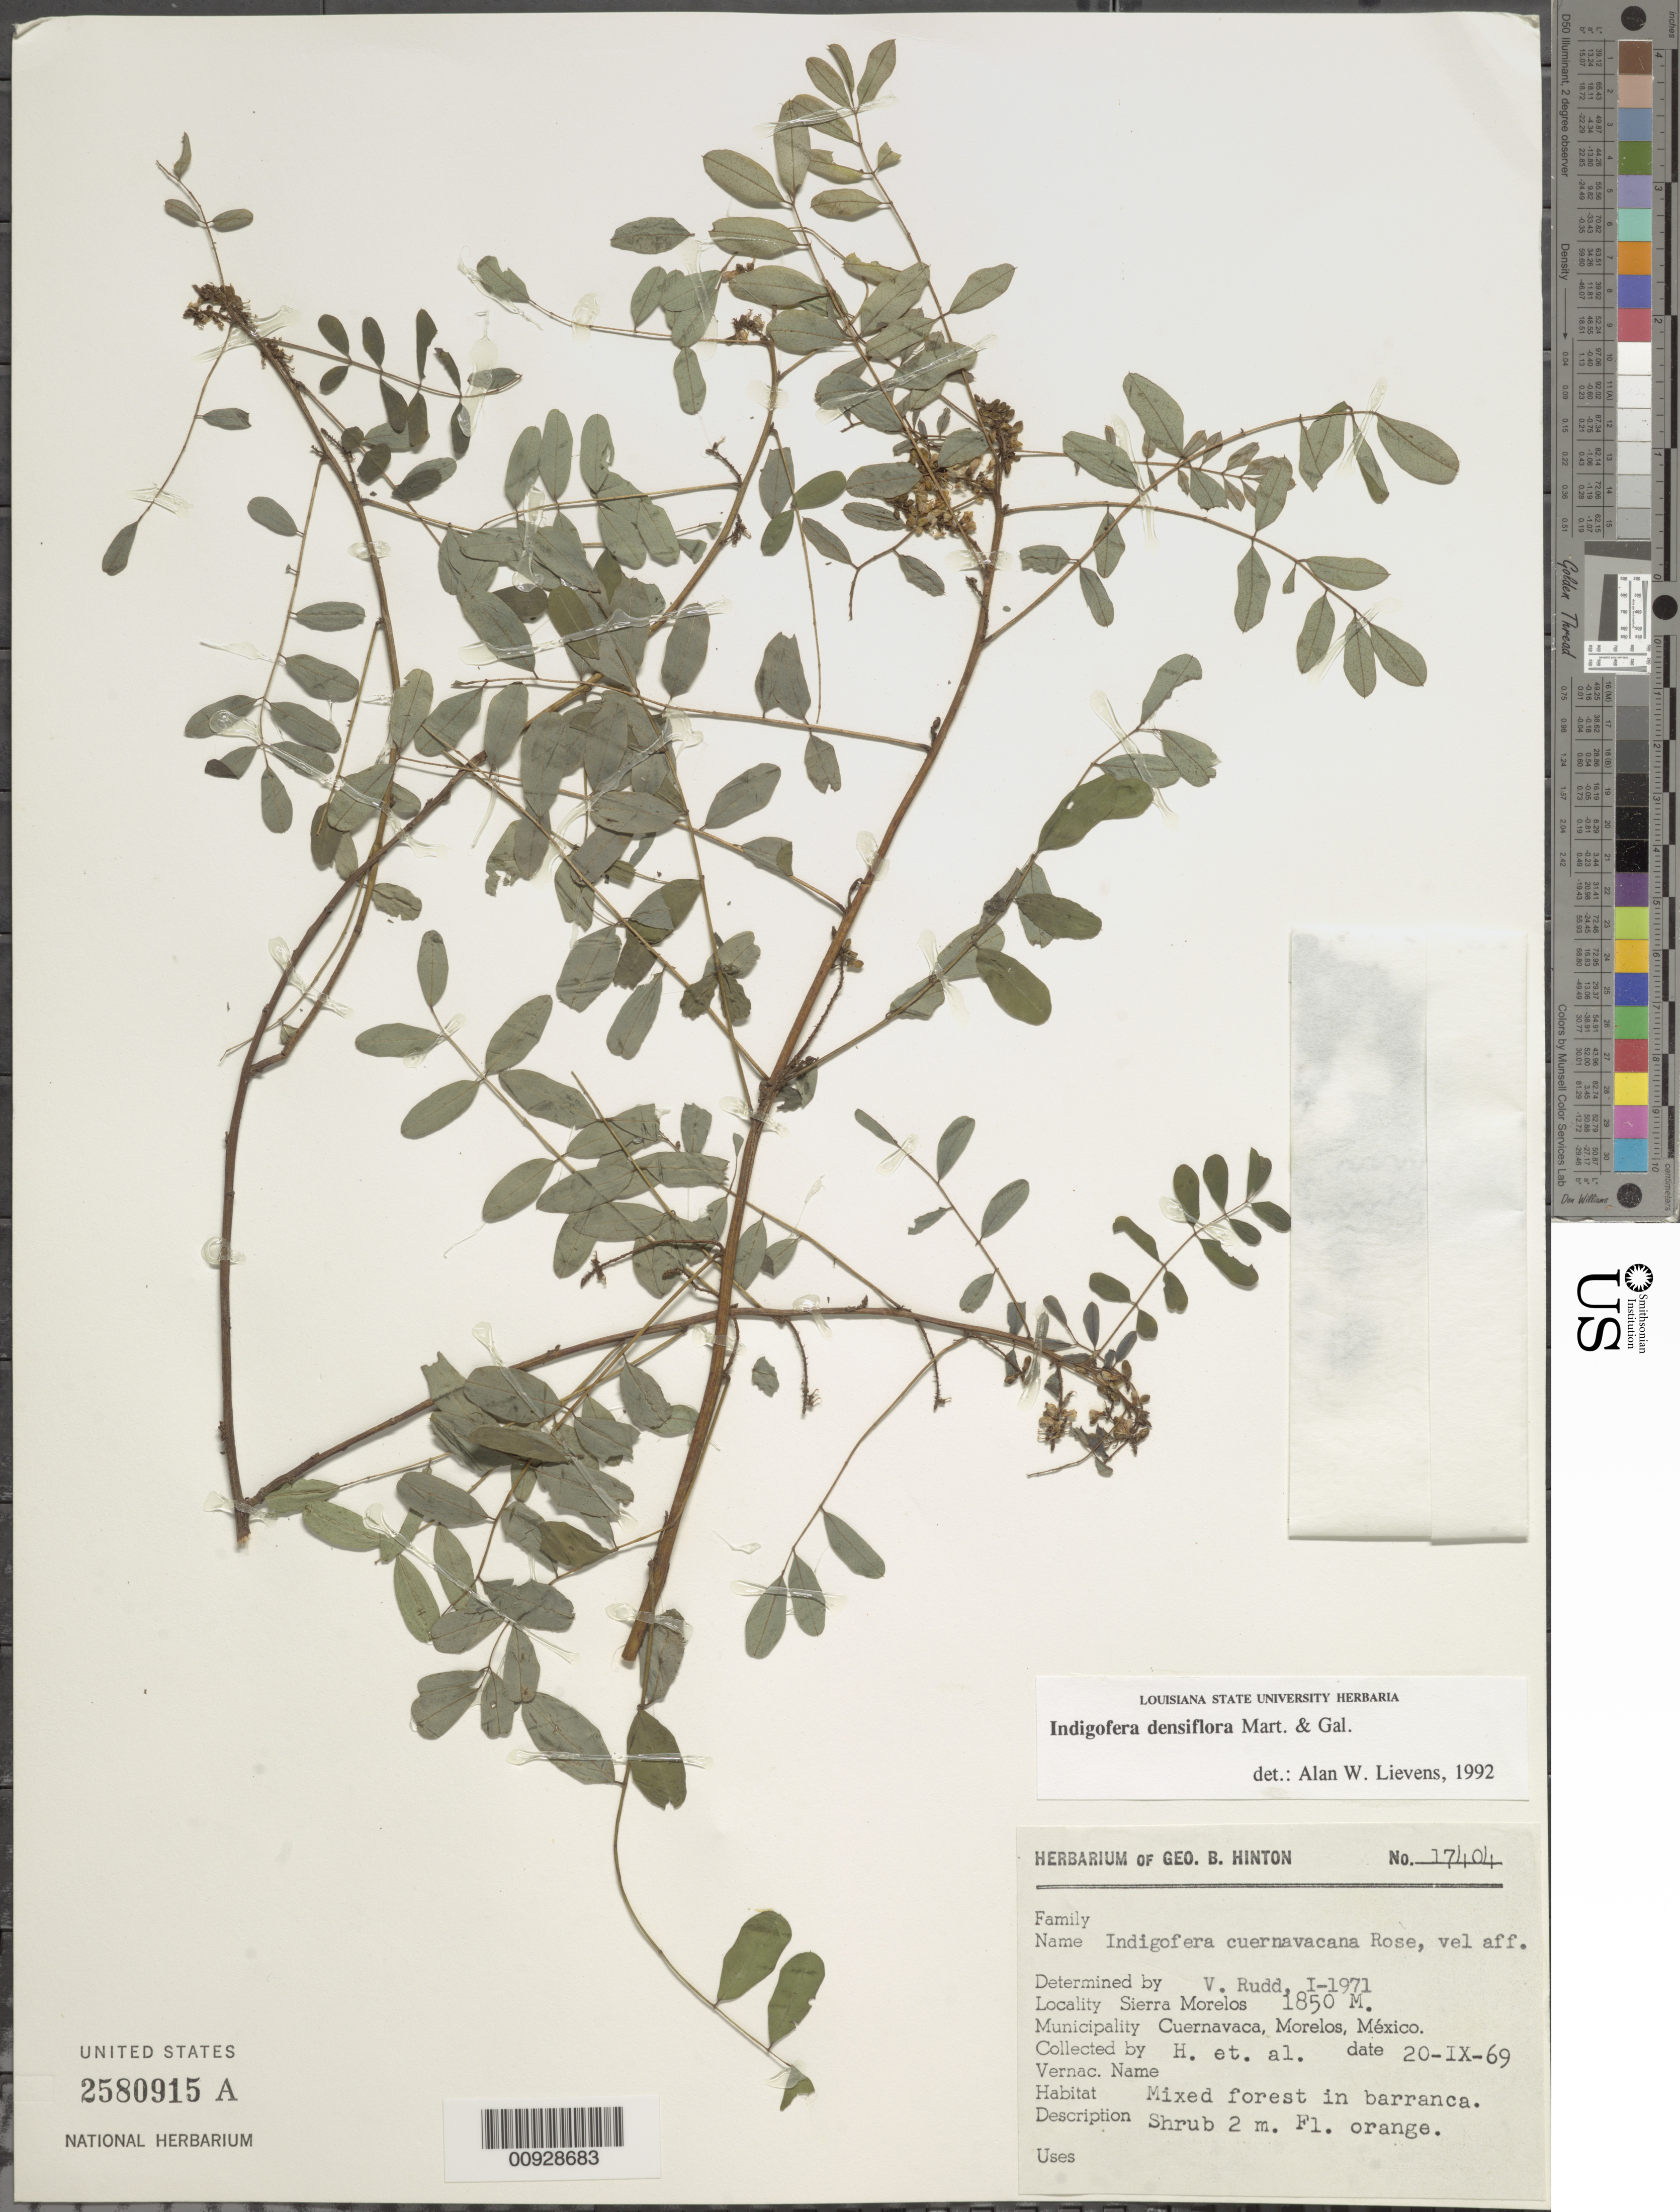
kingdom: Plantae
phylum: Tracheophyta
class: Magnoliopsida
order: Fabales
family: Fabaceae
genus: Indigofera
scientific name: Indigofera densiflora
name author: M. Martens & Galeotti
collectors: G. B. Hinton & et al.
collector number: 17404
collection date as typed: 20 Sep 1969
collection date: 1969-09-20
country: Mexico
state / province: Morelos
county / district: Cuernavaca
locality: Sierra Morelos.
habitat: Mixed forest in barranca.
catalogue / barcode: US 2580915A